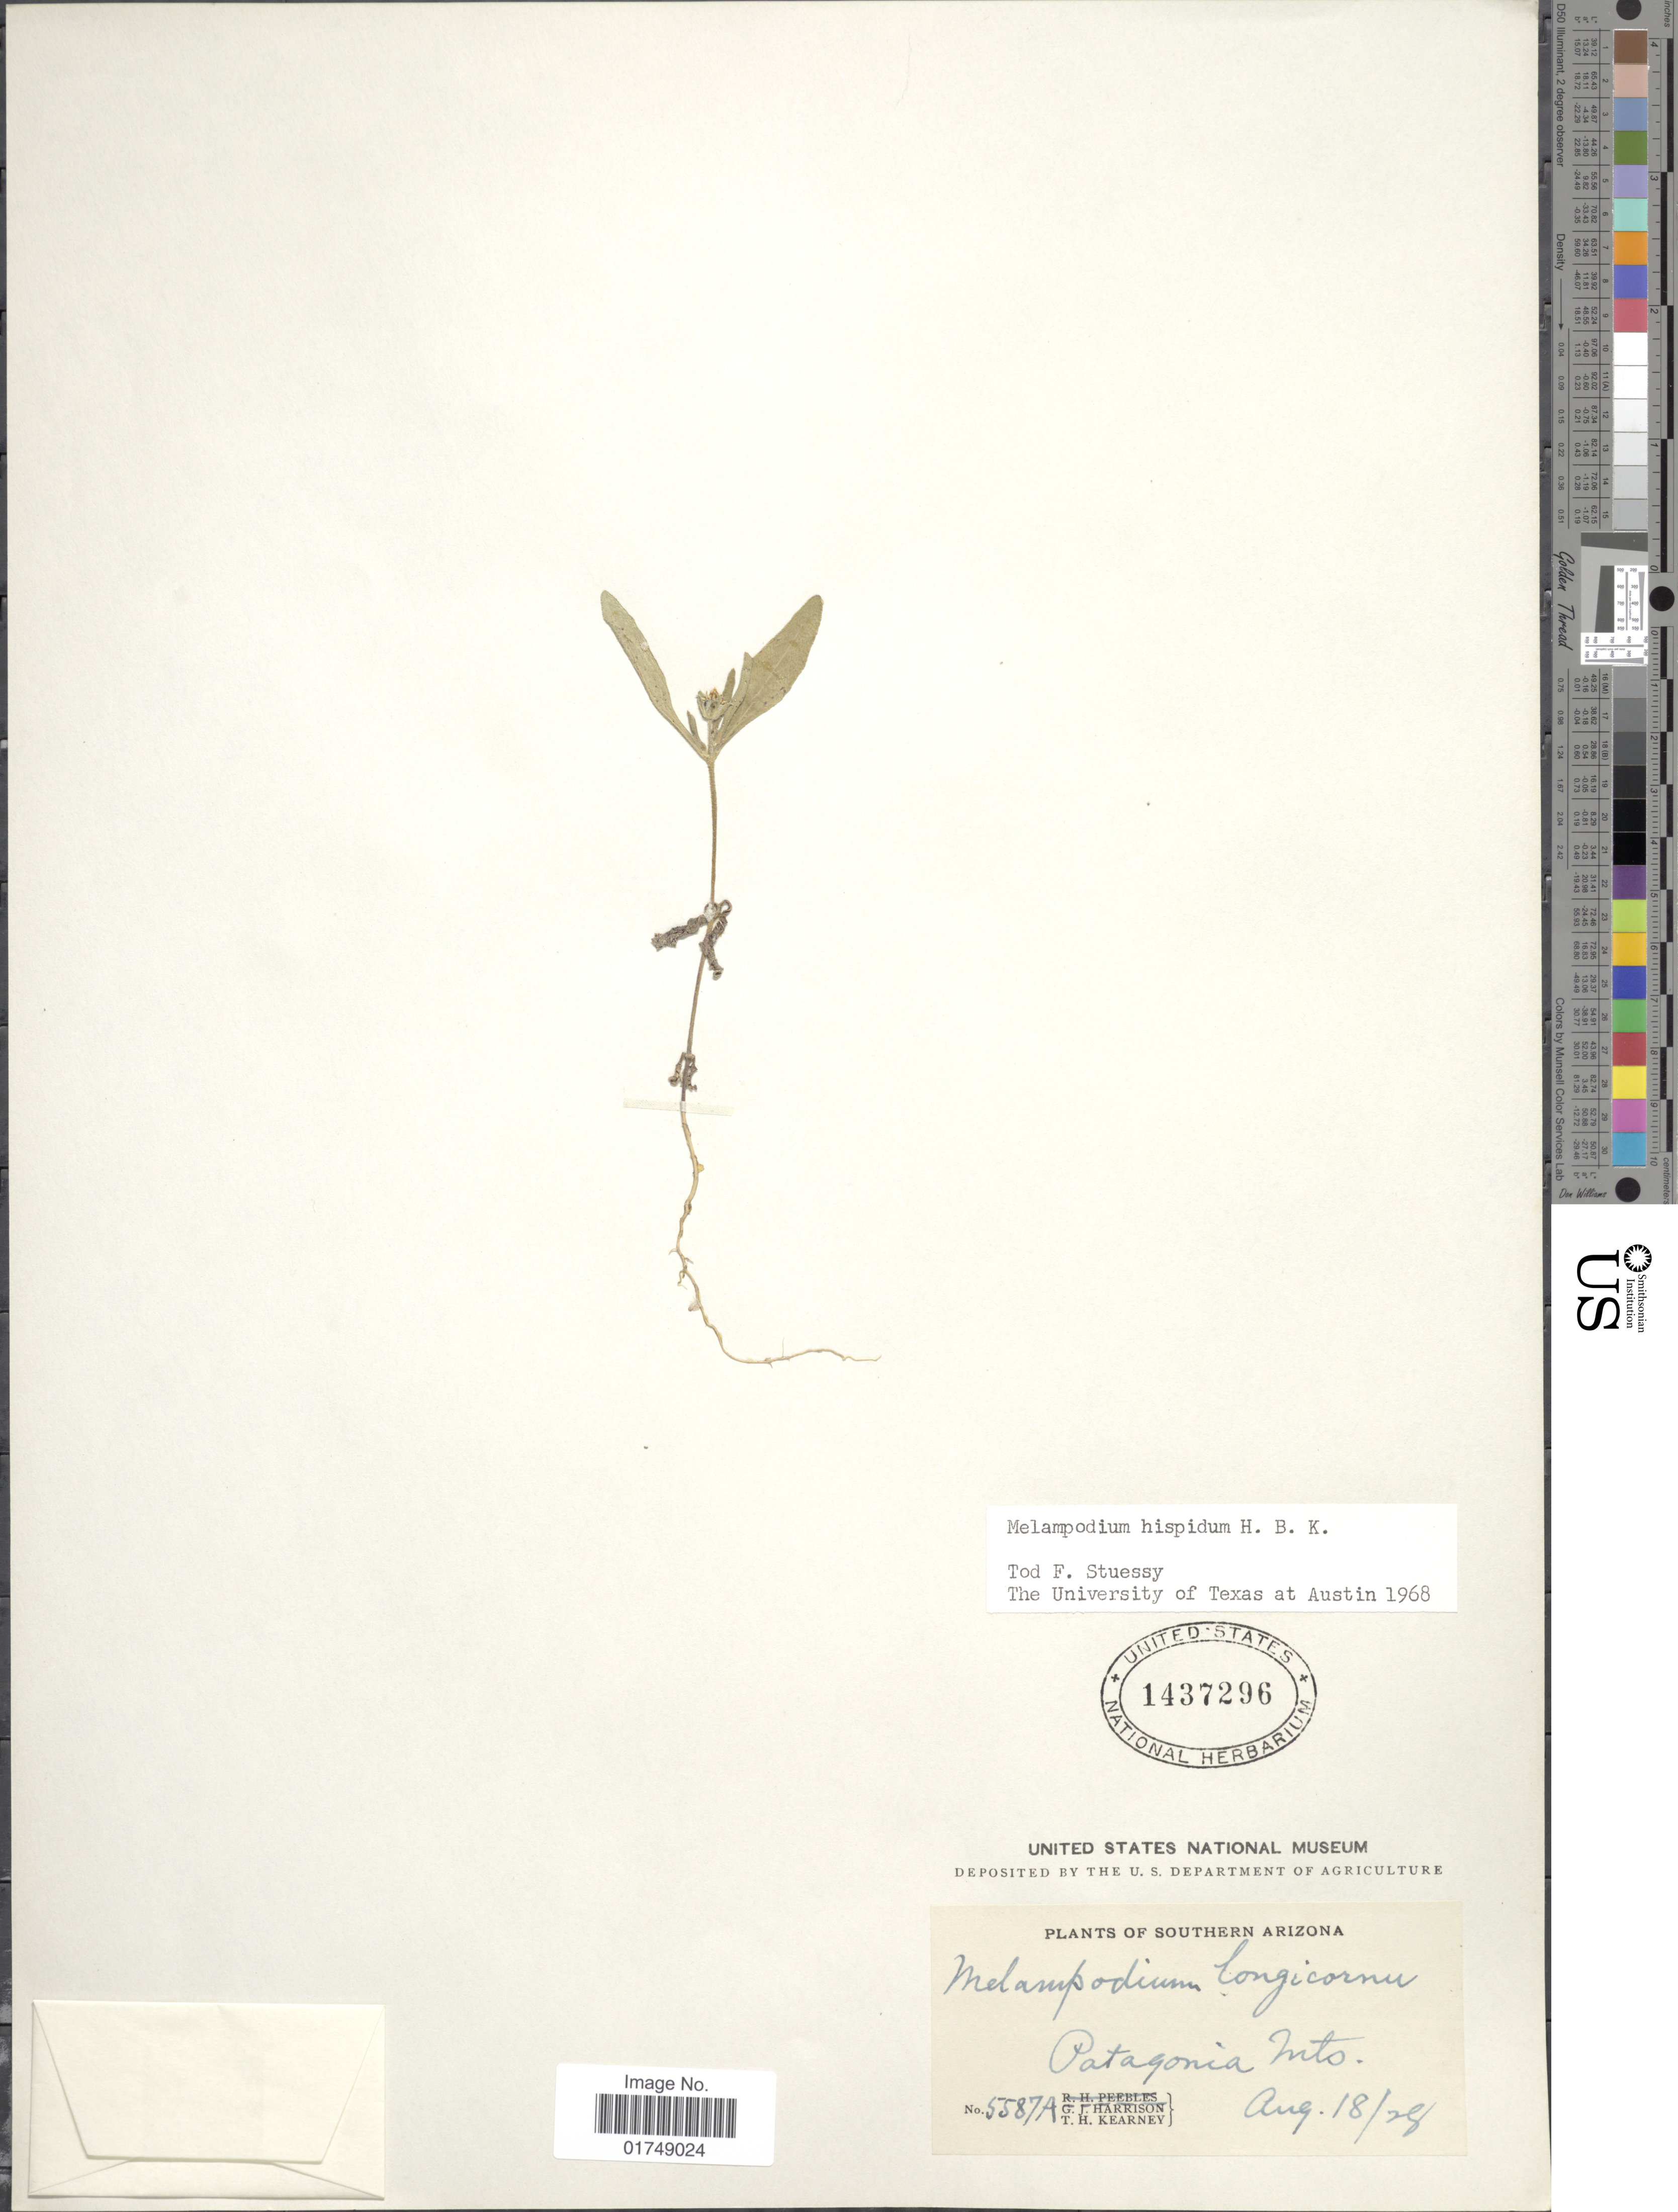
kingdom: Plantae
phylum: Tracheophyta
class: Magnoliopsida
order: Asterales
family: Asteraceae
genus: Melampodium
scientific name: Melampodium hispidum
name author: Kunth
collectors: G. J. Harrison & T. H. Kearney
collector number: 5587A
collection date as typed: Transcribed d/m/y: 18/8/28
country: United States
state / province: Arizona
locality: Southern Arizona.. Patagonia Mts.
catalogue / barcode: US 1437296